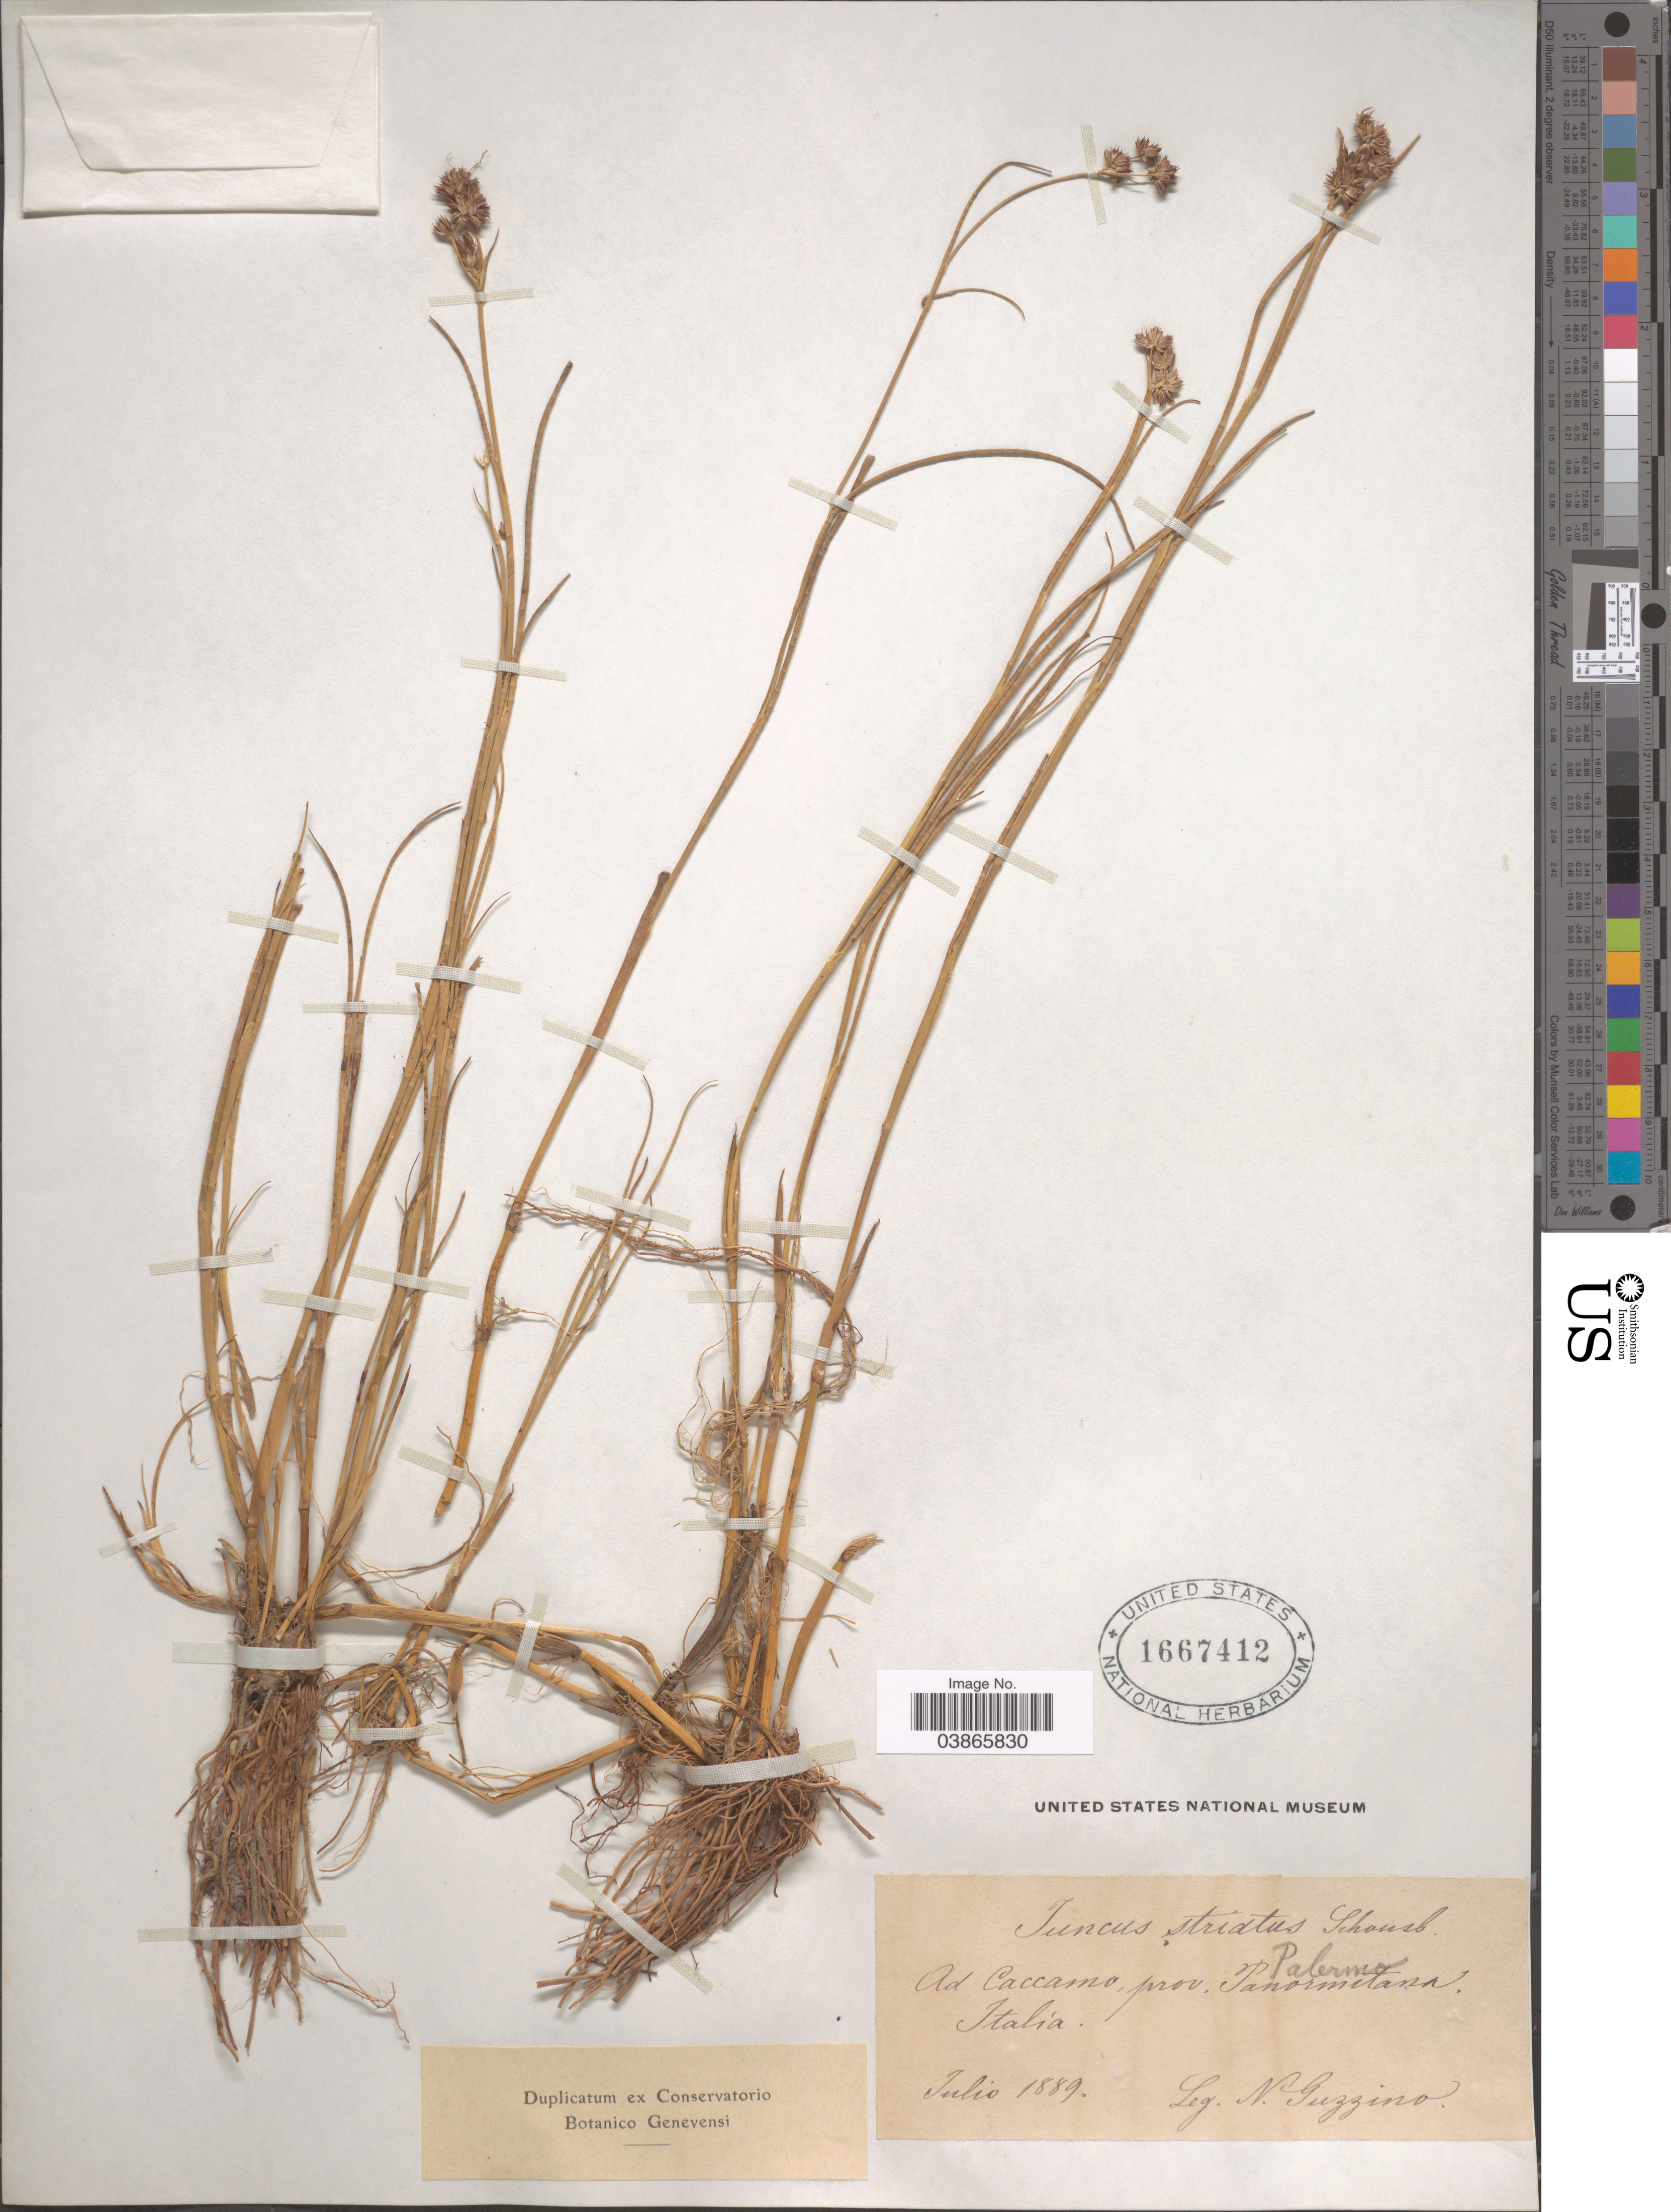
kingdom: Plantae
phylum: Tracheophyta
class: Liliopsida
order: Poales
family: Juncaceae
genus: Juncus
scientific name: Juncus striatus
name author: Schousb. ex E. Mey.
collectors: N. Guzzino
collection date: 1889-07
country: Italy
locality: Ad Caccamo, prov. Panormitana.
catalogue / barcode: US 1667412